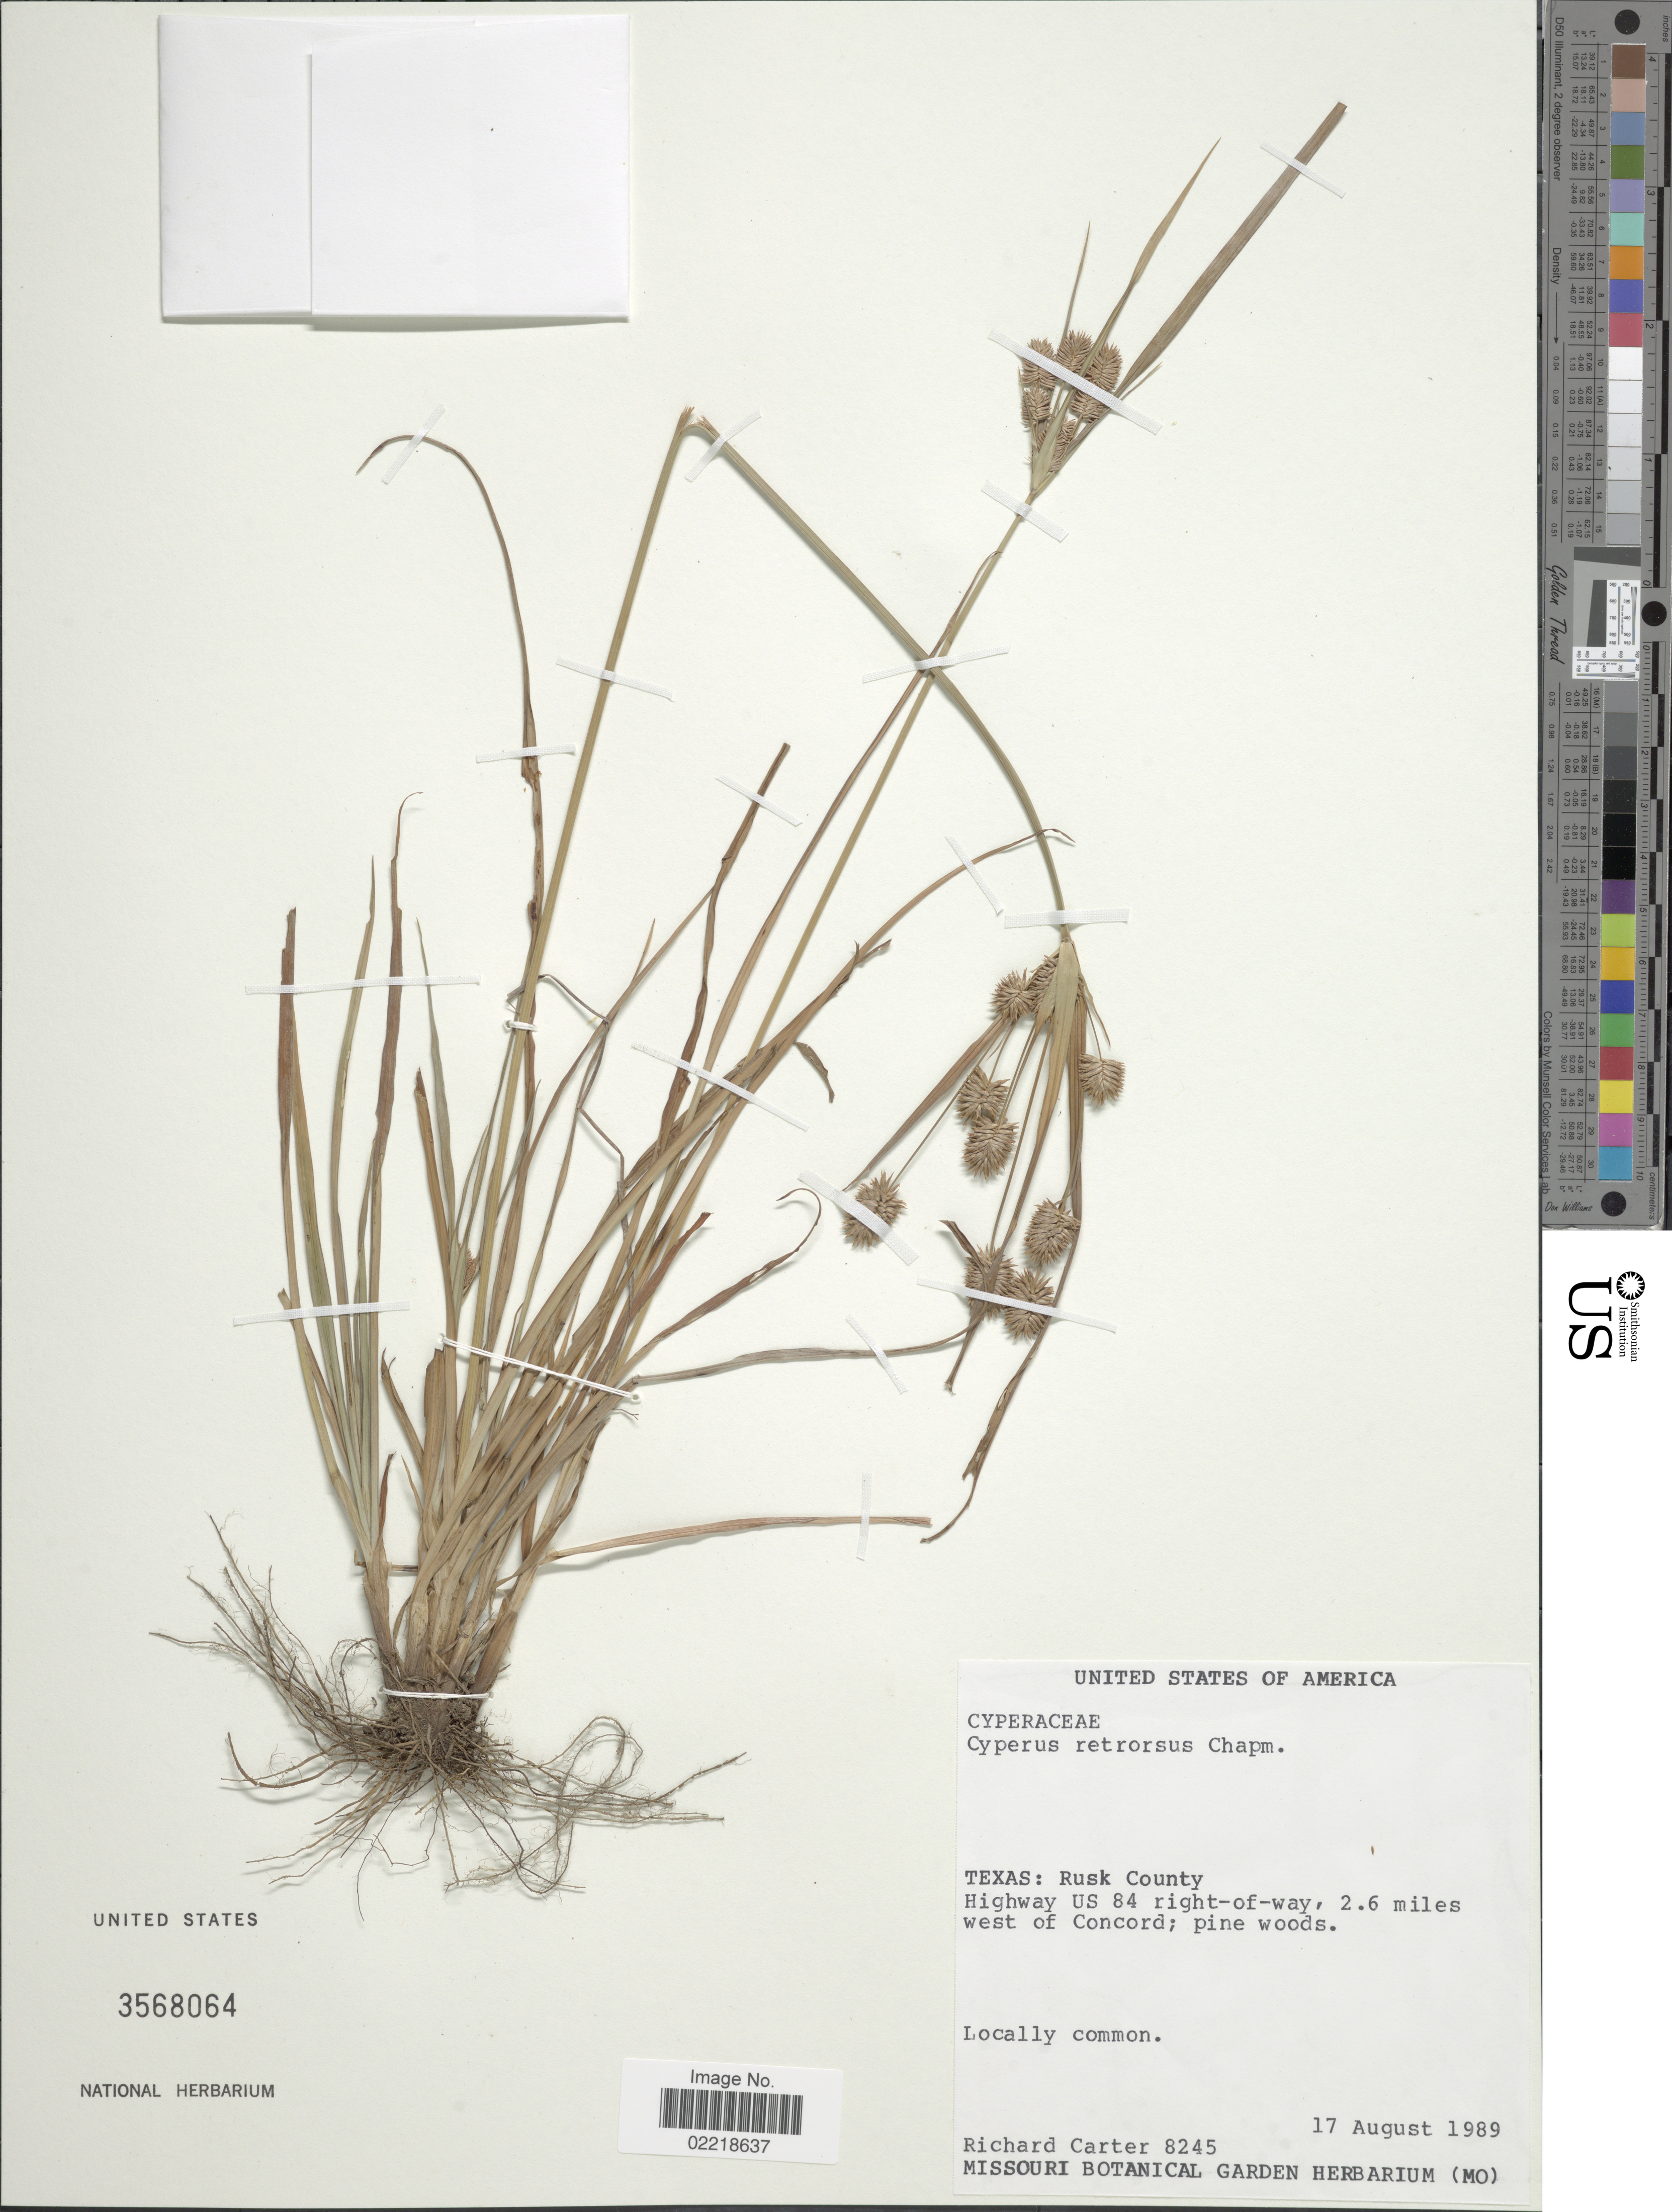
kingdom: Plantae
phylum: Tracheophyta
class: Liliopsida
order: Poales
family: Cyperaceae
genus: Cyperus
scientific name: Cyperus retrorsus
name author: Chapm.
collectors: R. Carter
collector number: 8245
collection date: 1989-08-17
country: United States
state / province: Texas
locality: Rusk County. Highway US 84 right-of-way, 2.6 miles west of Concord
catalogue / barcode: US 3568064